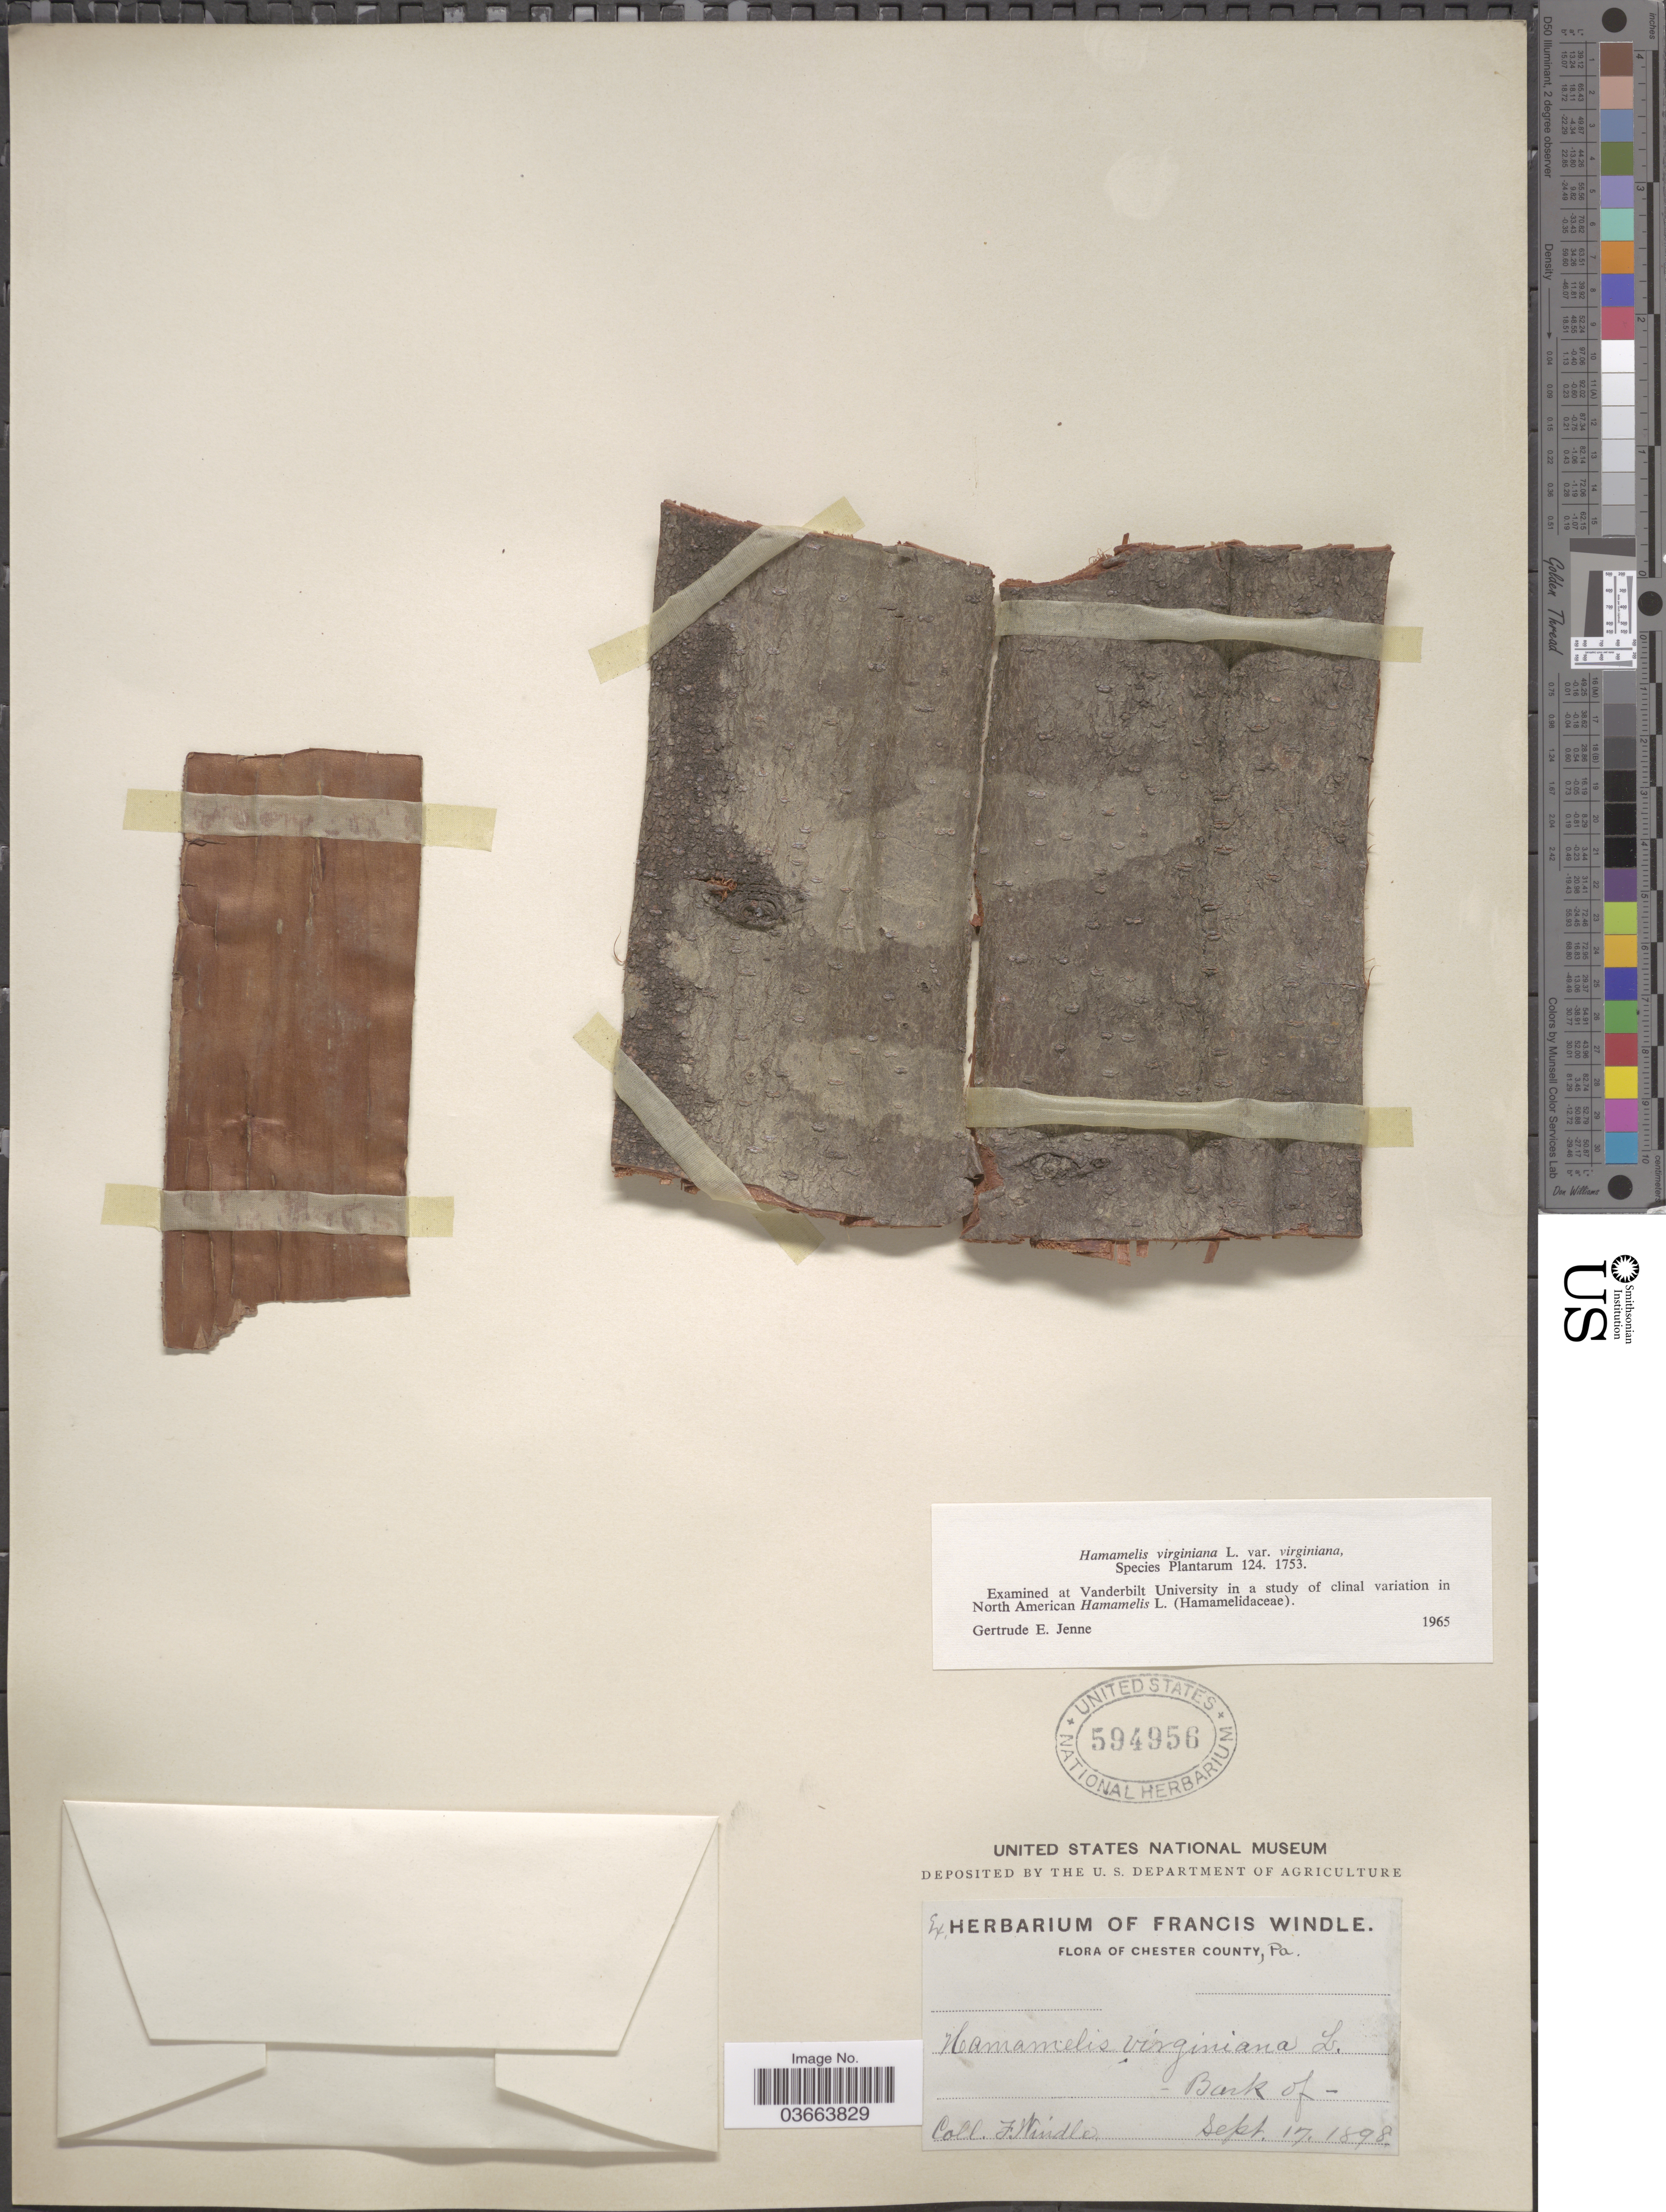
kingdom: Plantae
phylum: Tracheophyta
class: Magnoliopsida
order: Saxifragales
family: Hamamelidaceae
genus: Hamamelis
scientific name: Hamamelis virginiana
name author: L.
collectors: F. Windle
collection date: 1898-09-17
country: United States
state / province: Pennsylvania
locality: Chester County.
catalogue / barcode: US 594956